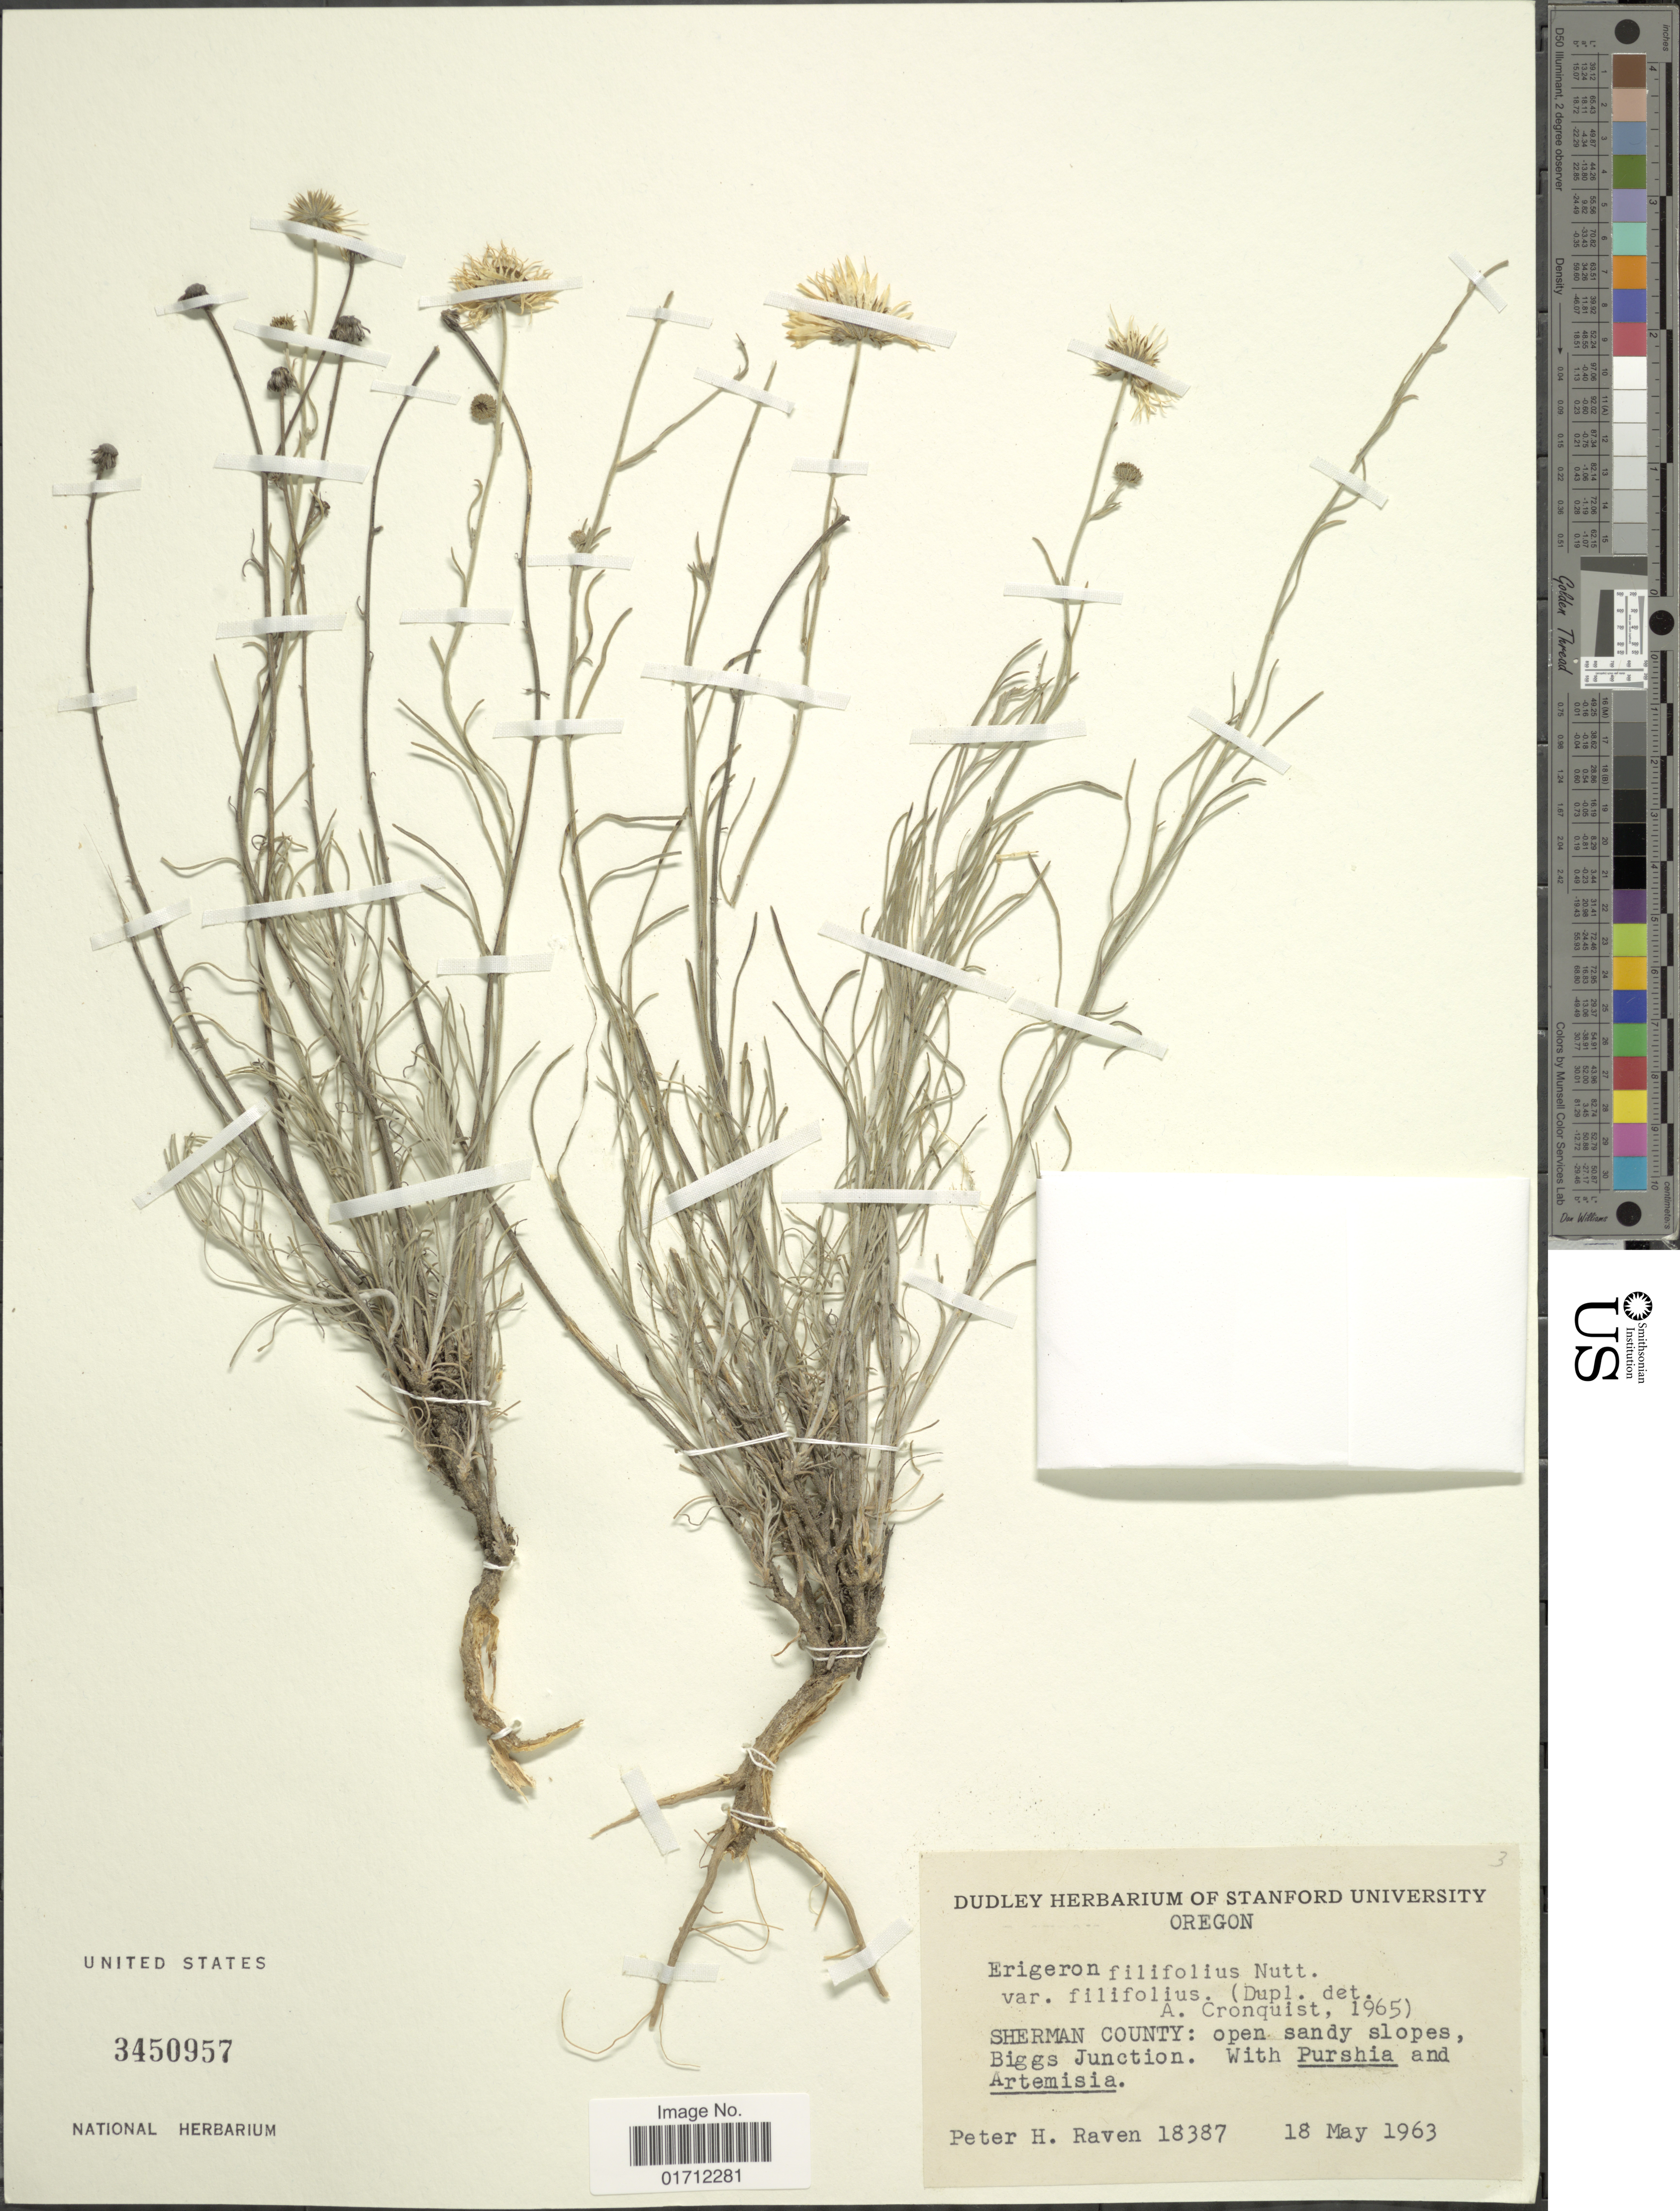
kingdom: Plantae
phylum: Tracheophyta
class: Magnoliopsida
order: Asterales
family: Asteraceae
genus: Erigeron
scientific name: Erigeron filifolius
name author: (Hook.) Nutt.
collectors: P. Raven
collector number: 18387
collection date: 1963-05-18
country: United States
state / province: Oregon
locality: Sherman County: Biggs Junction.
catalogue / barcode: US 3450957